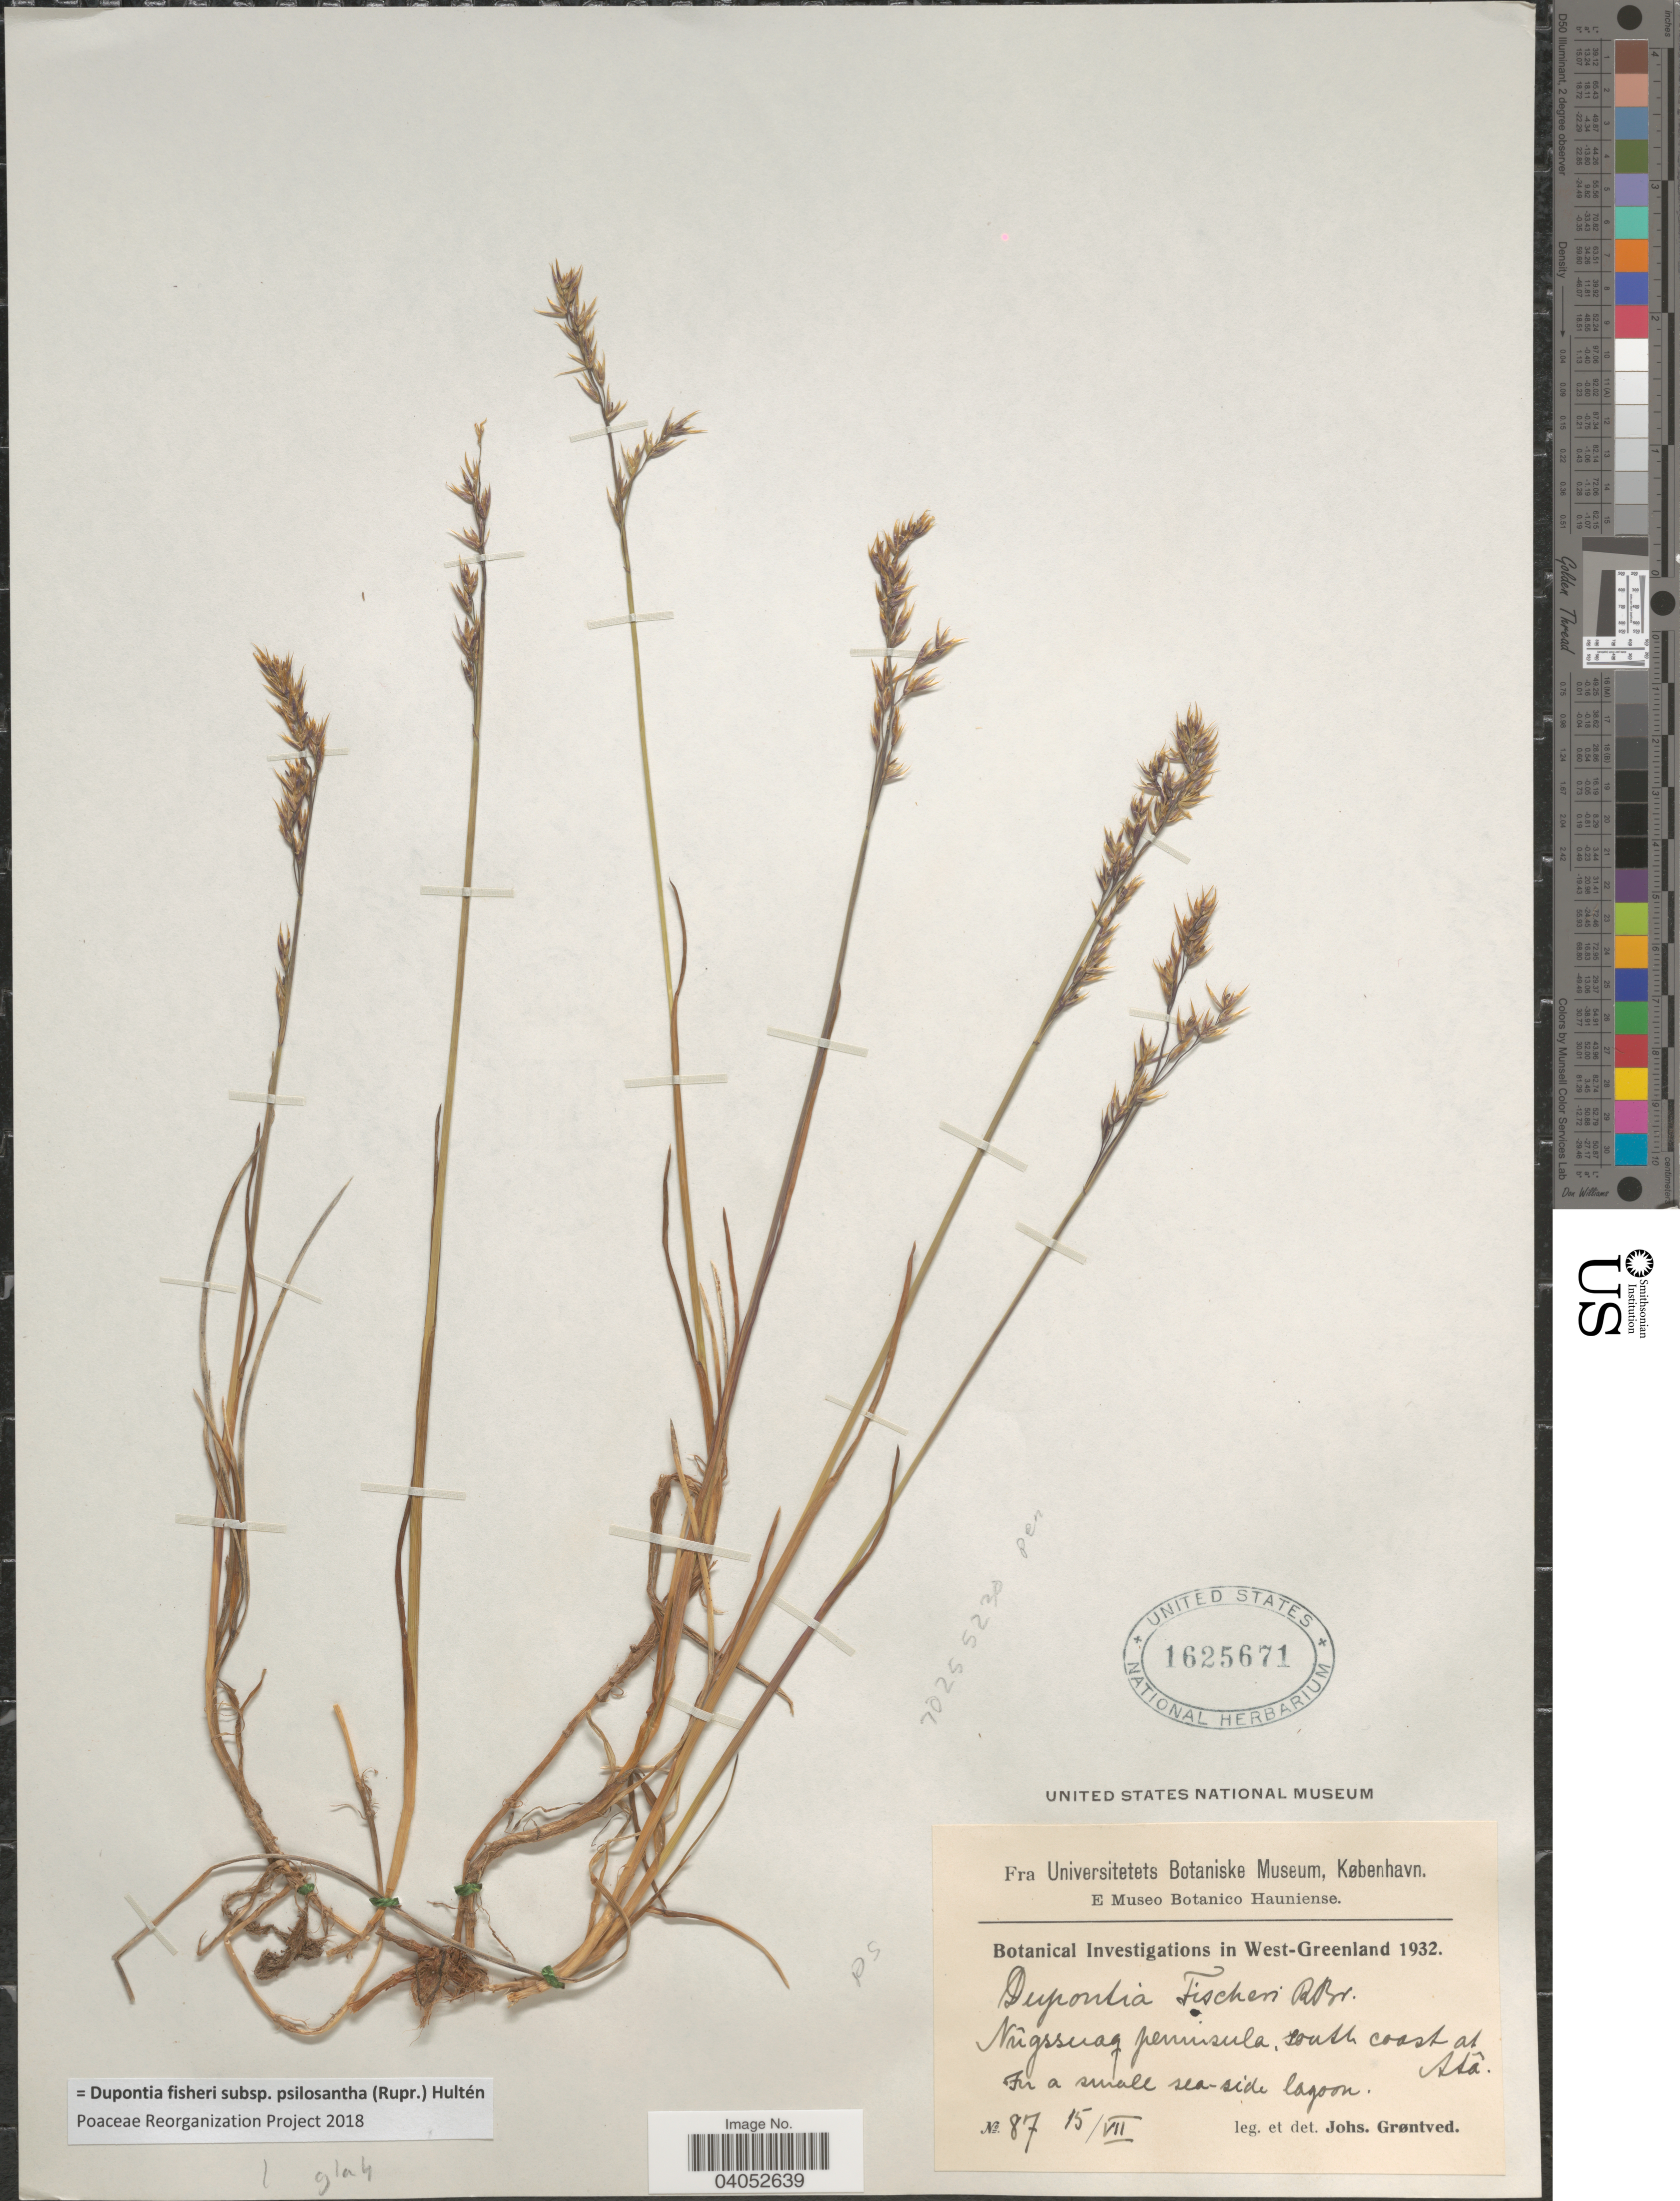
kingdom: Plantae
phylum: Tracheophyta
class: Liliopsida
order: Poales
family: Poaceae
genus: Dupontia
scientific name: Dupontia fisheri subsp. psilosantha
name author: (Rupr.) Hultén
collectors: J. Grøntved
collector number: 87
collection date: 1932-07-15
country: Greenland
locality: Nûgssuaq peninsula, south coast at Atâ. In a small sea-side lagoon.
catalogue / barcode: US 1625671